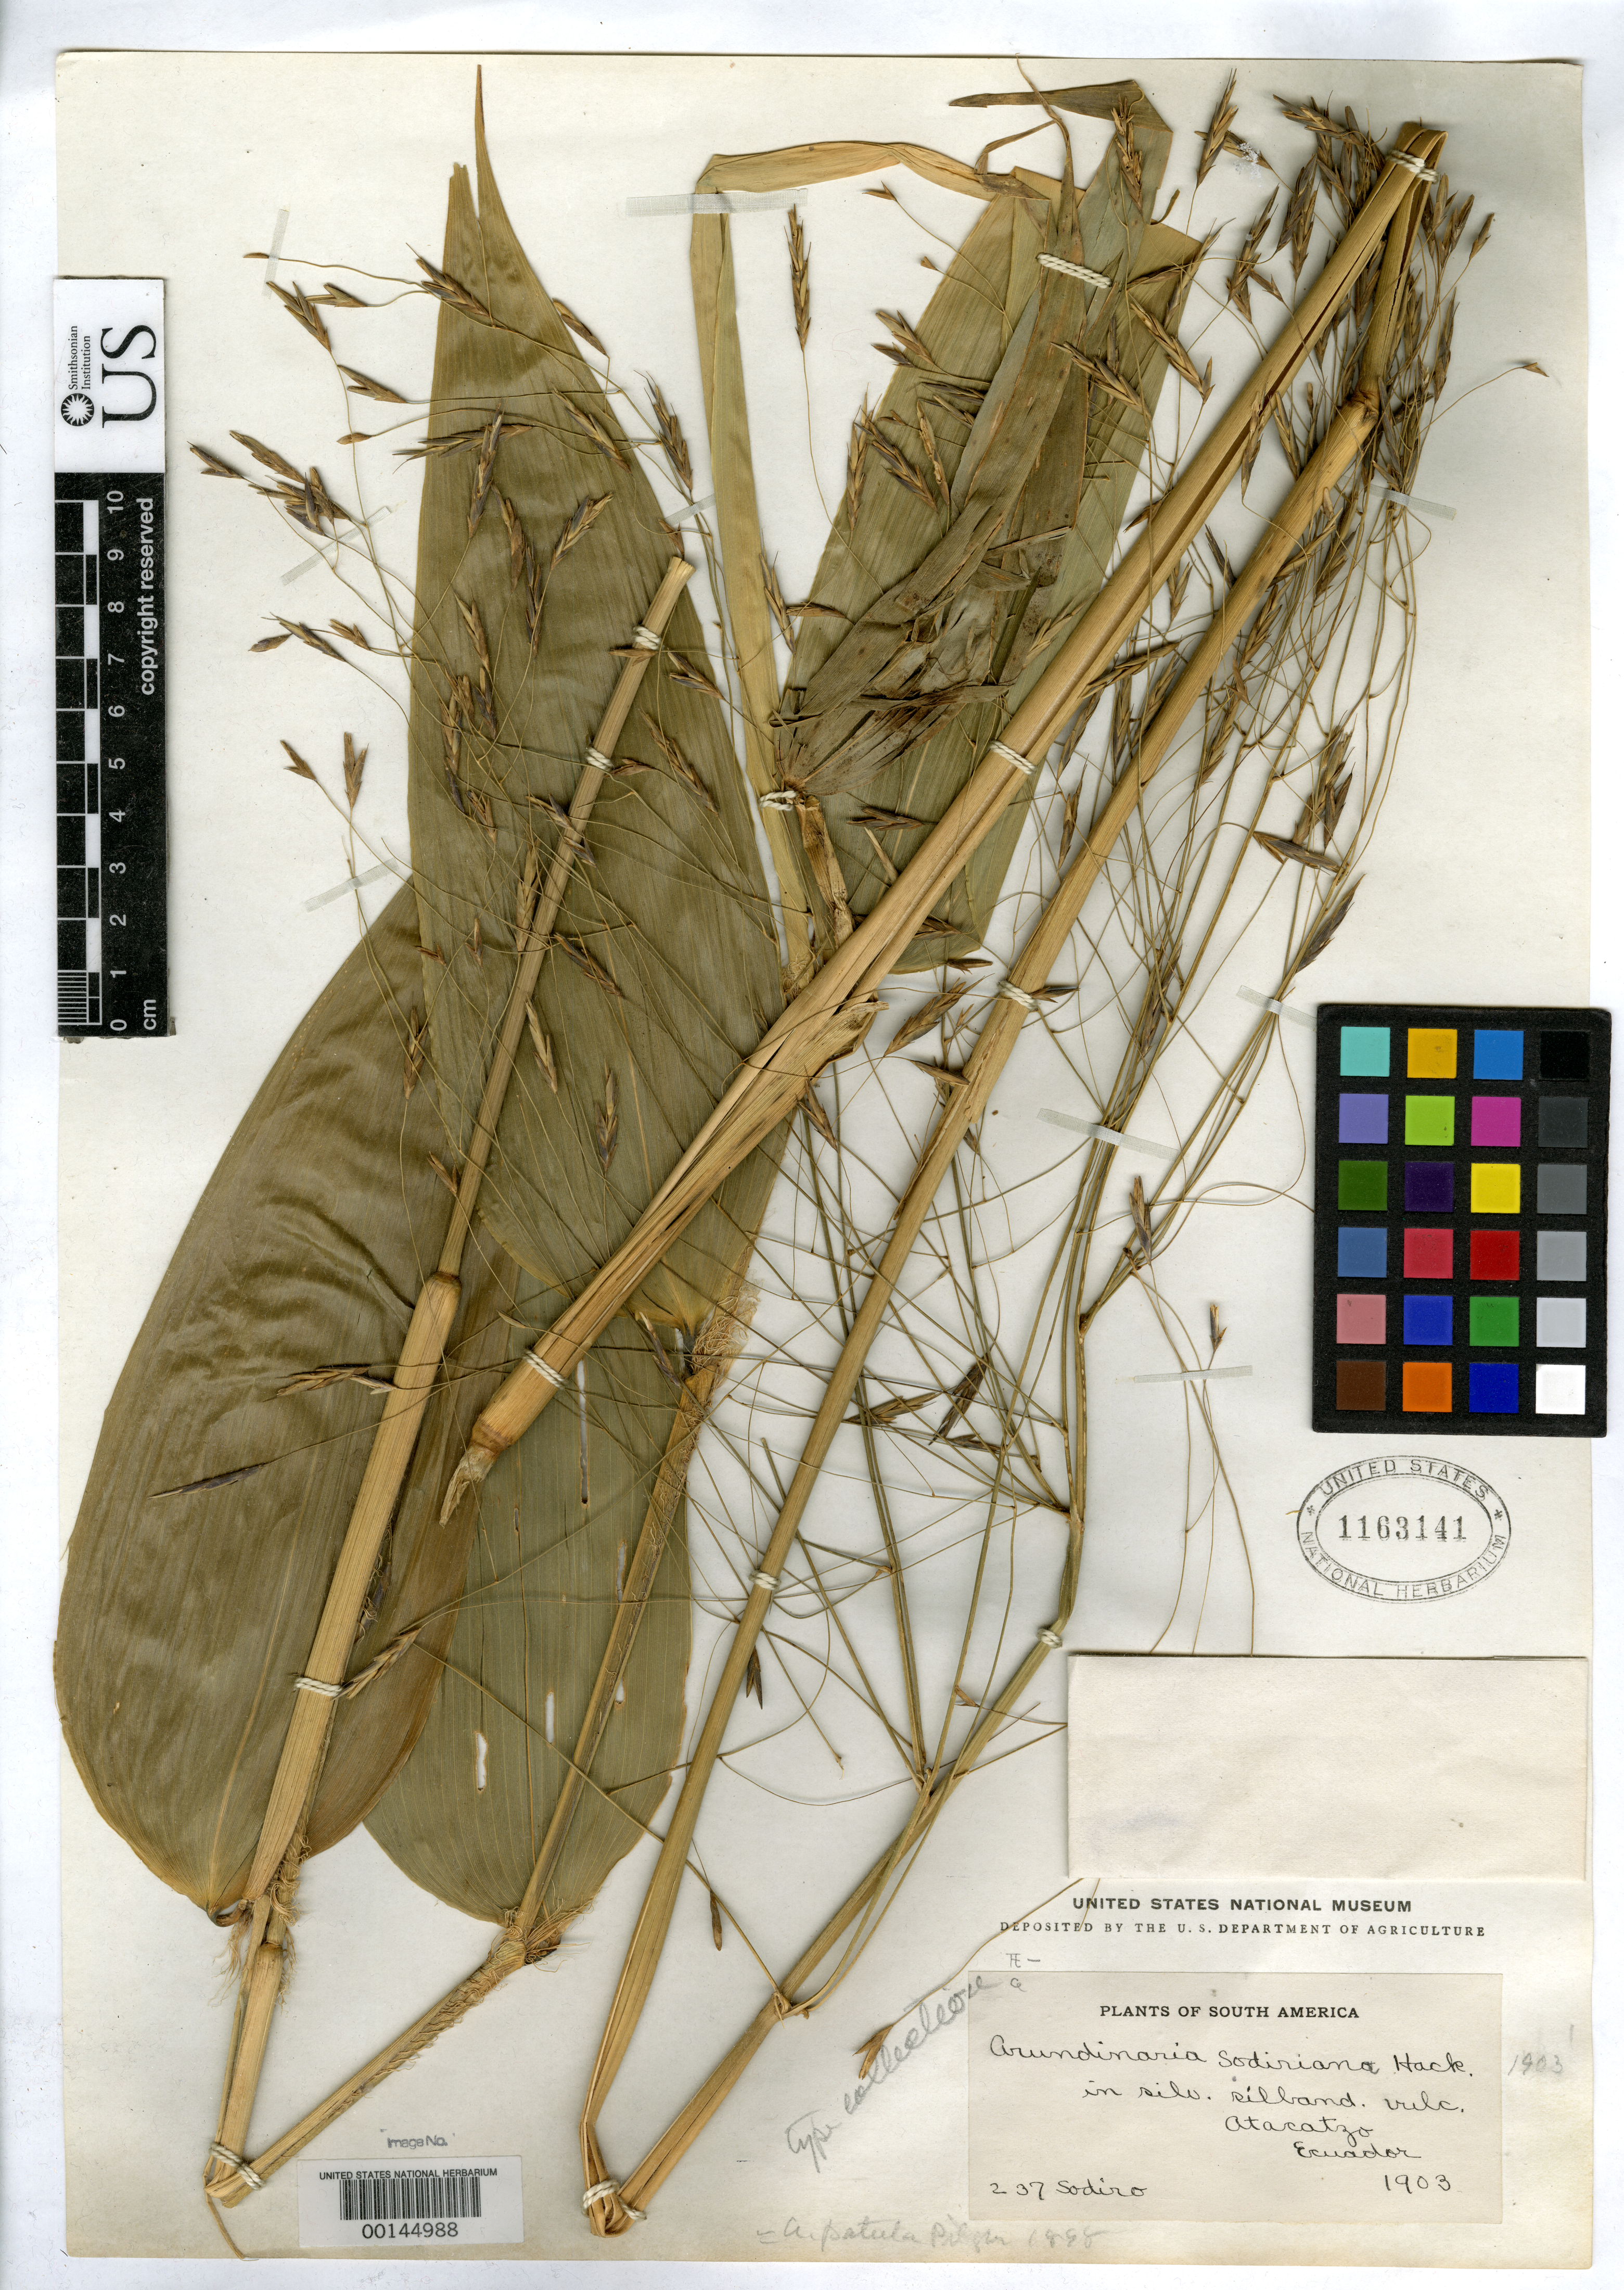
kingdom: Plantae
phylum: Tracheophyta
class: Liliopsida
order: Poales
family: Poaceae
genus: Arundinaria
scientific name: Arundinaria sodiroana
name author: Hack.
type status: Type Fragment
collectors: L. Sodiro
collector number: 237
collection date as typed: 1903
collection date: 1903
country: Ecuador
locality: Atacatzo.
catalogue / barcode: US 1163141